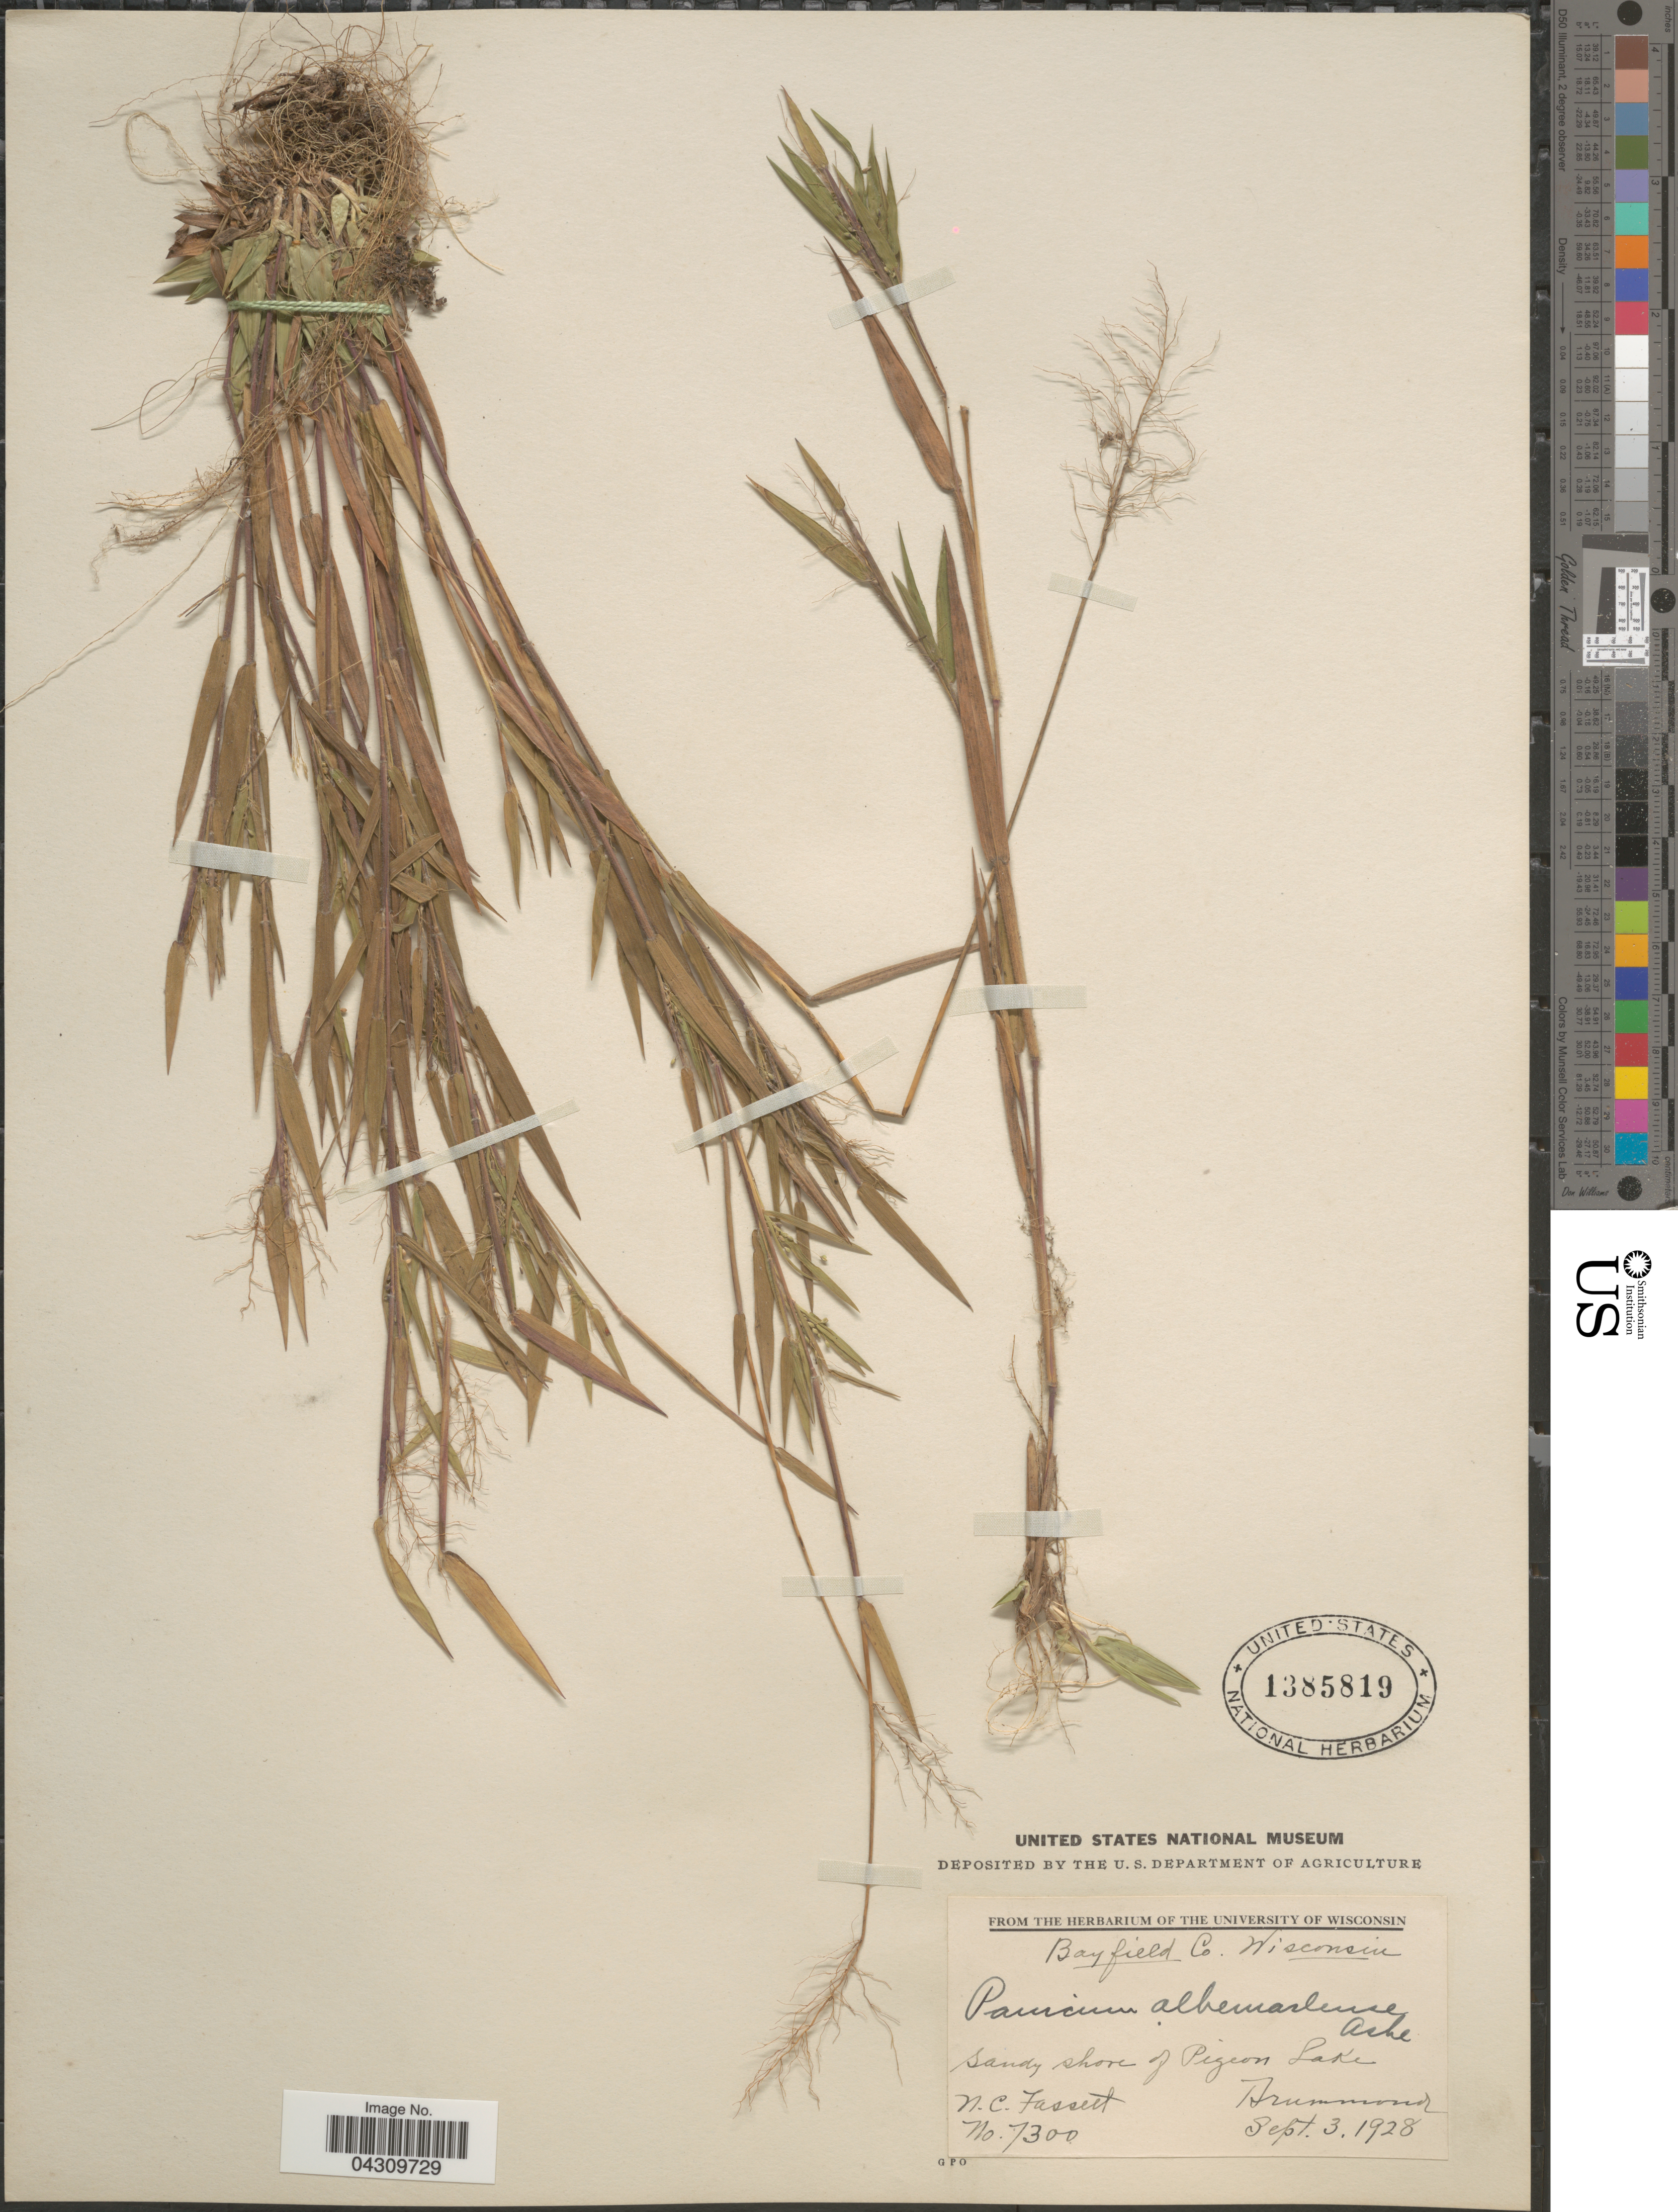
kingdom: Plantae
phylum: Tracheophyta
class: Liliopsida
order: Poales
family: Poaceae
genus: Dichanthelium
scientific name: Dichanthelium acuminatum var. acuminatum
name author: (Sw.) Gould & C.A. Clark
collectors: N. C. Fassett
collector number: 7300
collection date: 1928-09-03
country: United States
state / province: Wisconsin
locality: Bay field Co. Sandy shore of Pigeon Lake. Drummond.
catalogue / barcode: US 1385819